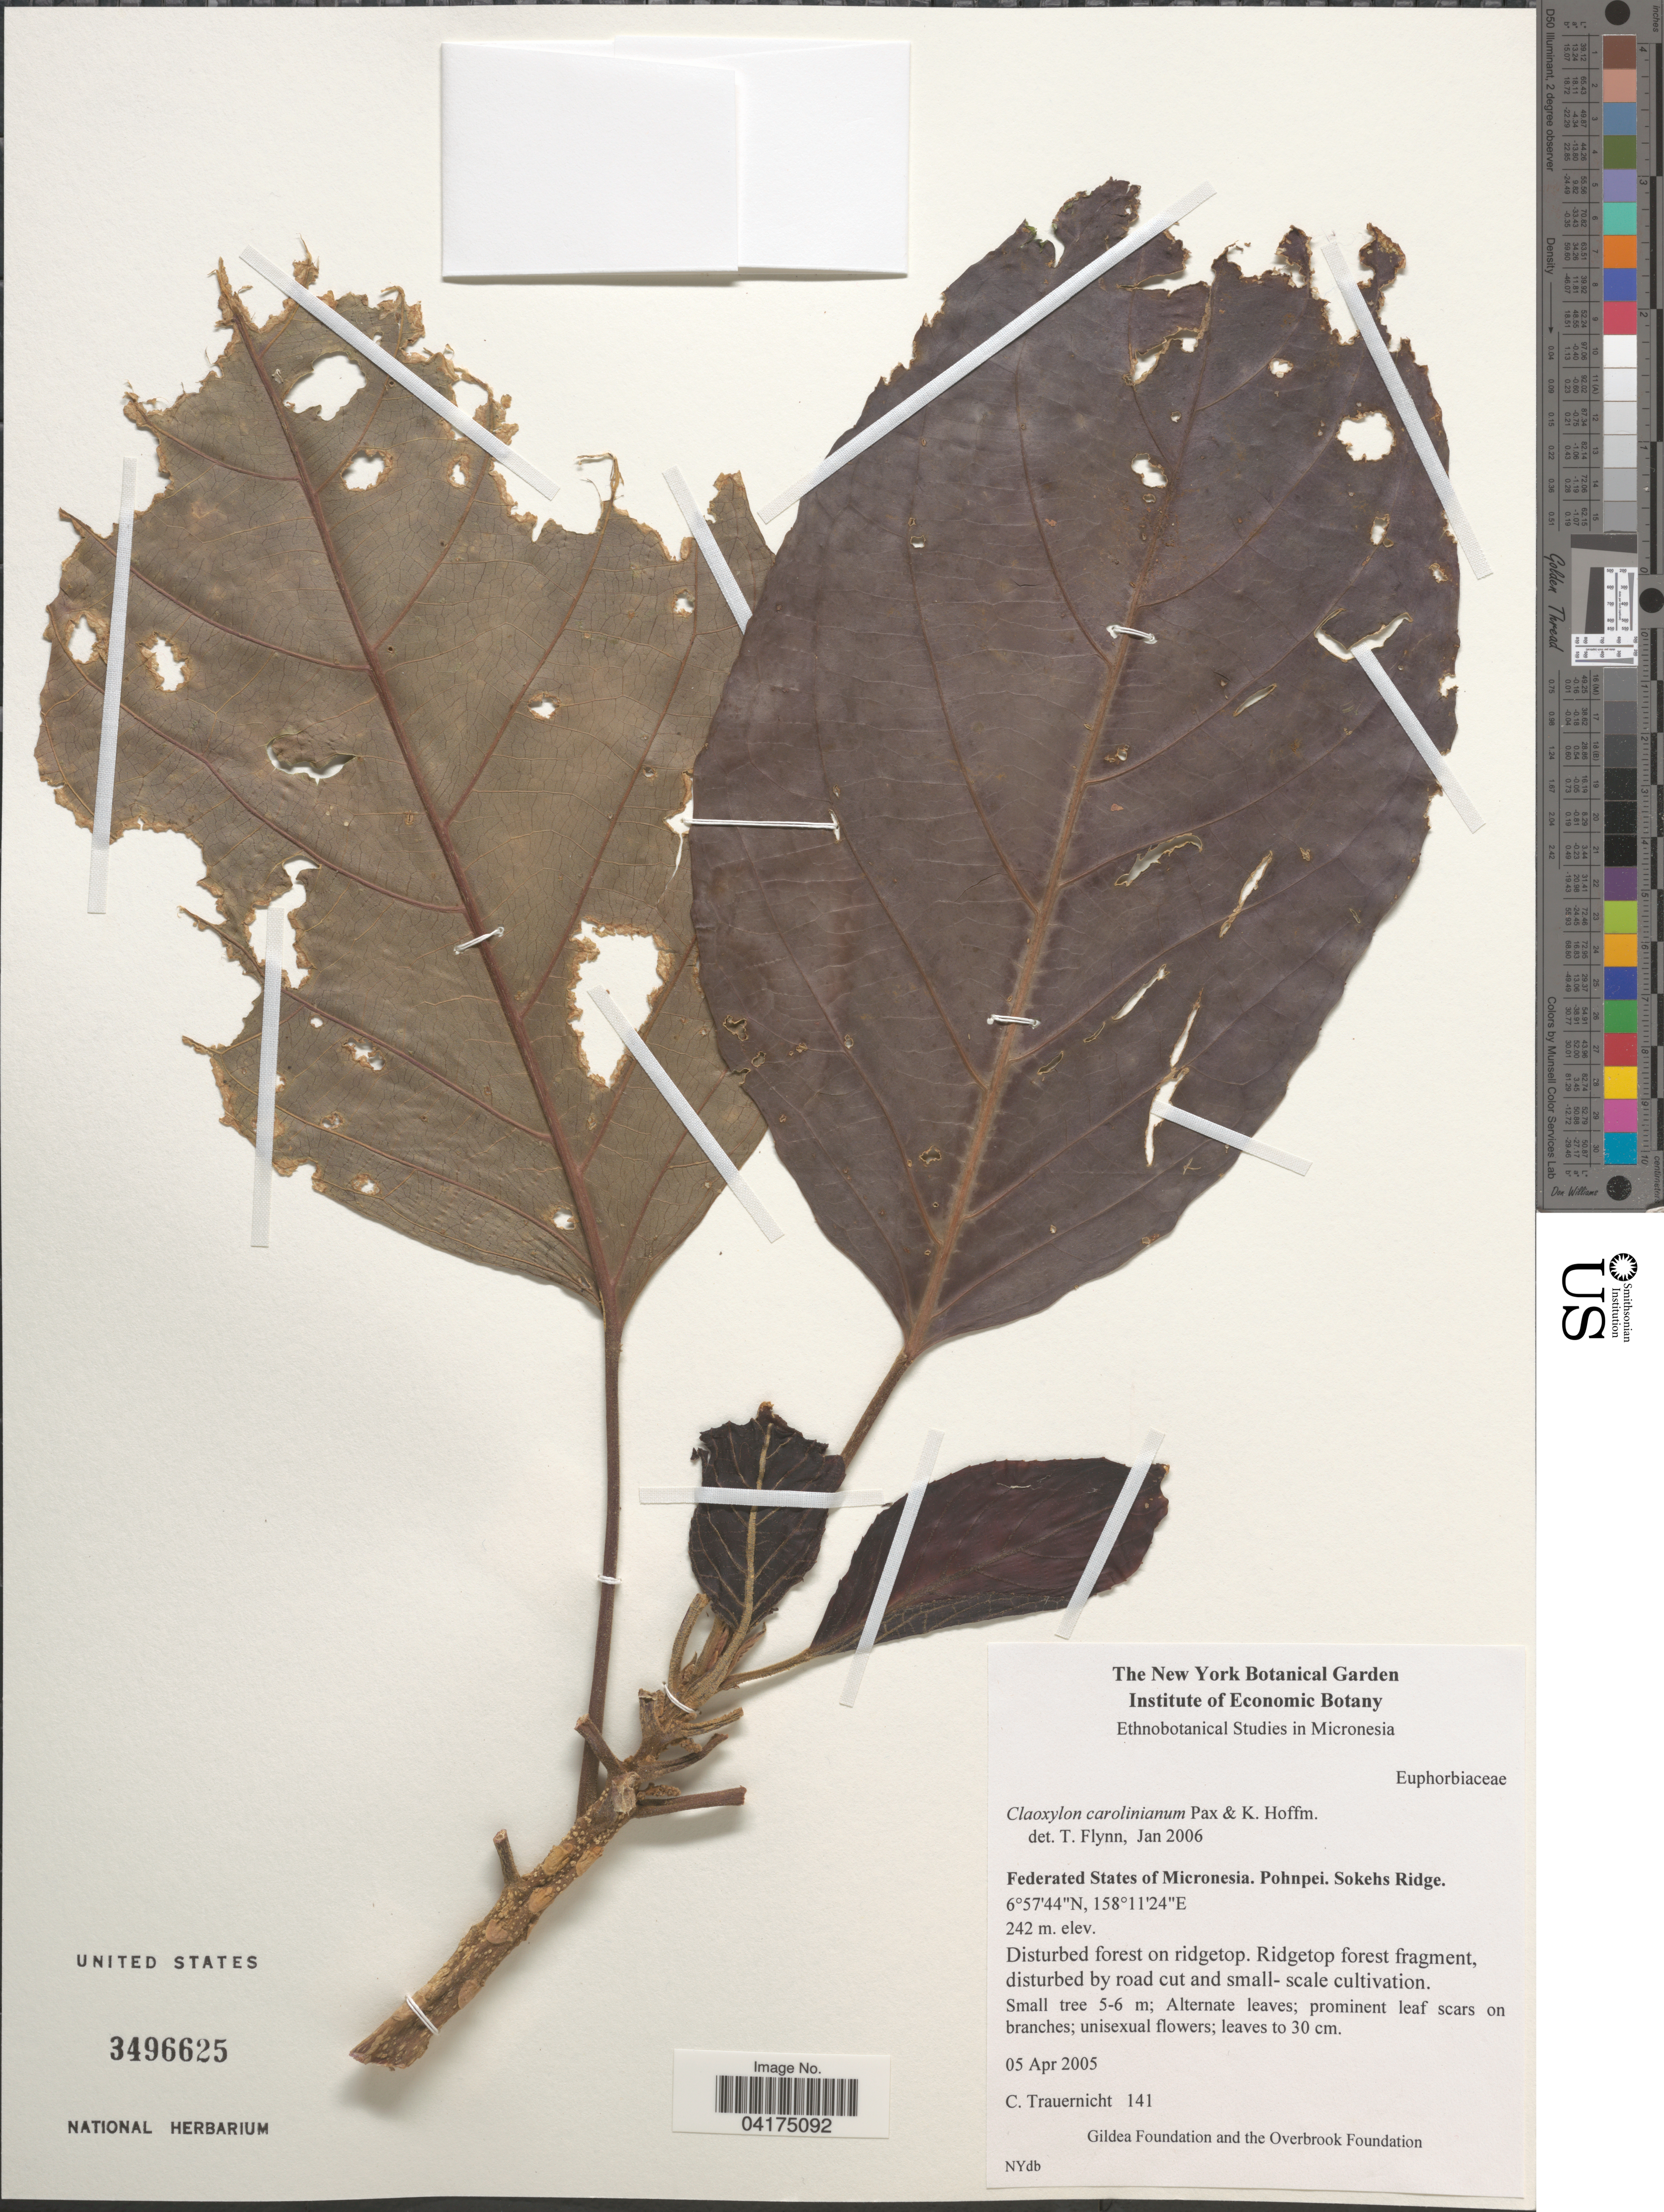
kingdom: Plantae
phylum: Tracheophyta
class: Magnoliopsida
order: Malpighiales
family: Euphorbiaceae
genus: Claoxylon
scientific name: Claoxylon carolinianum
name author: Pax & K. Hoffm.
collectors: C. Trauernicht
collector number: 141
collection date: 2005-04-05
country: Micronesia, Federated States of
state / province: Pohnpei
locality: Sokehs Ridge.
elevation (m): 242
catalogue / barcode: US 3496625